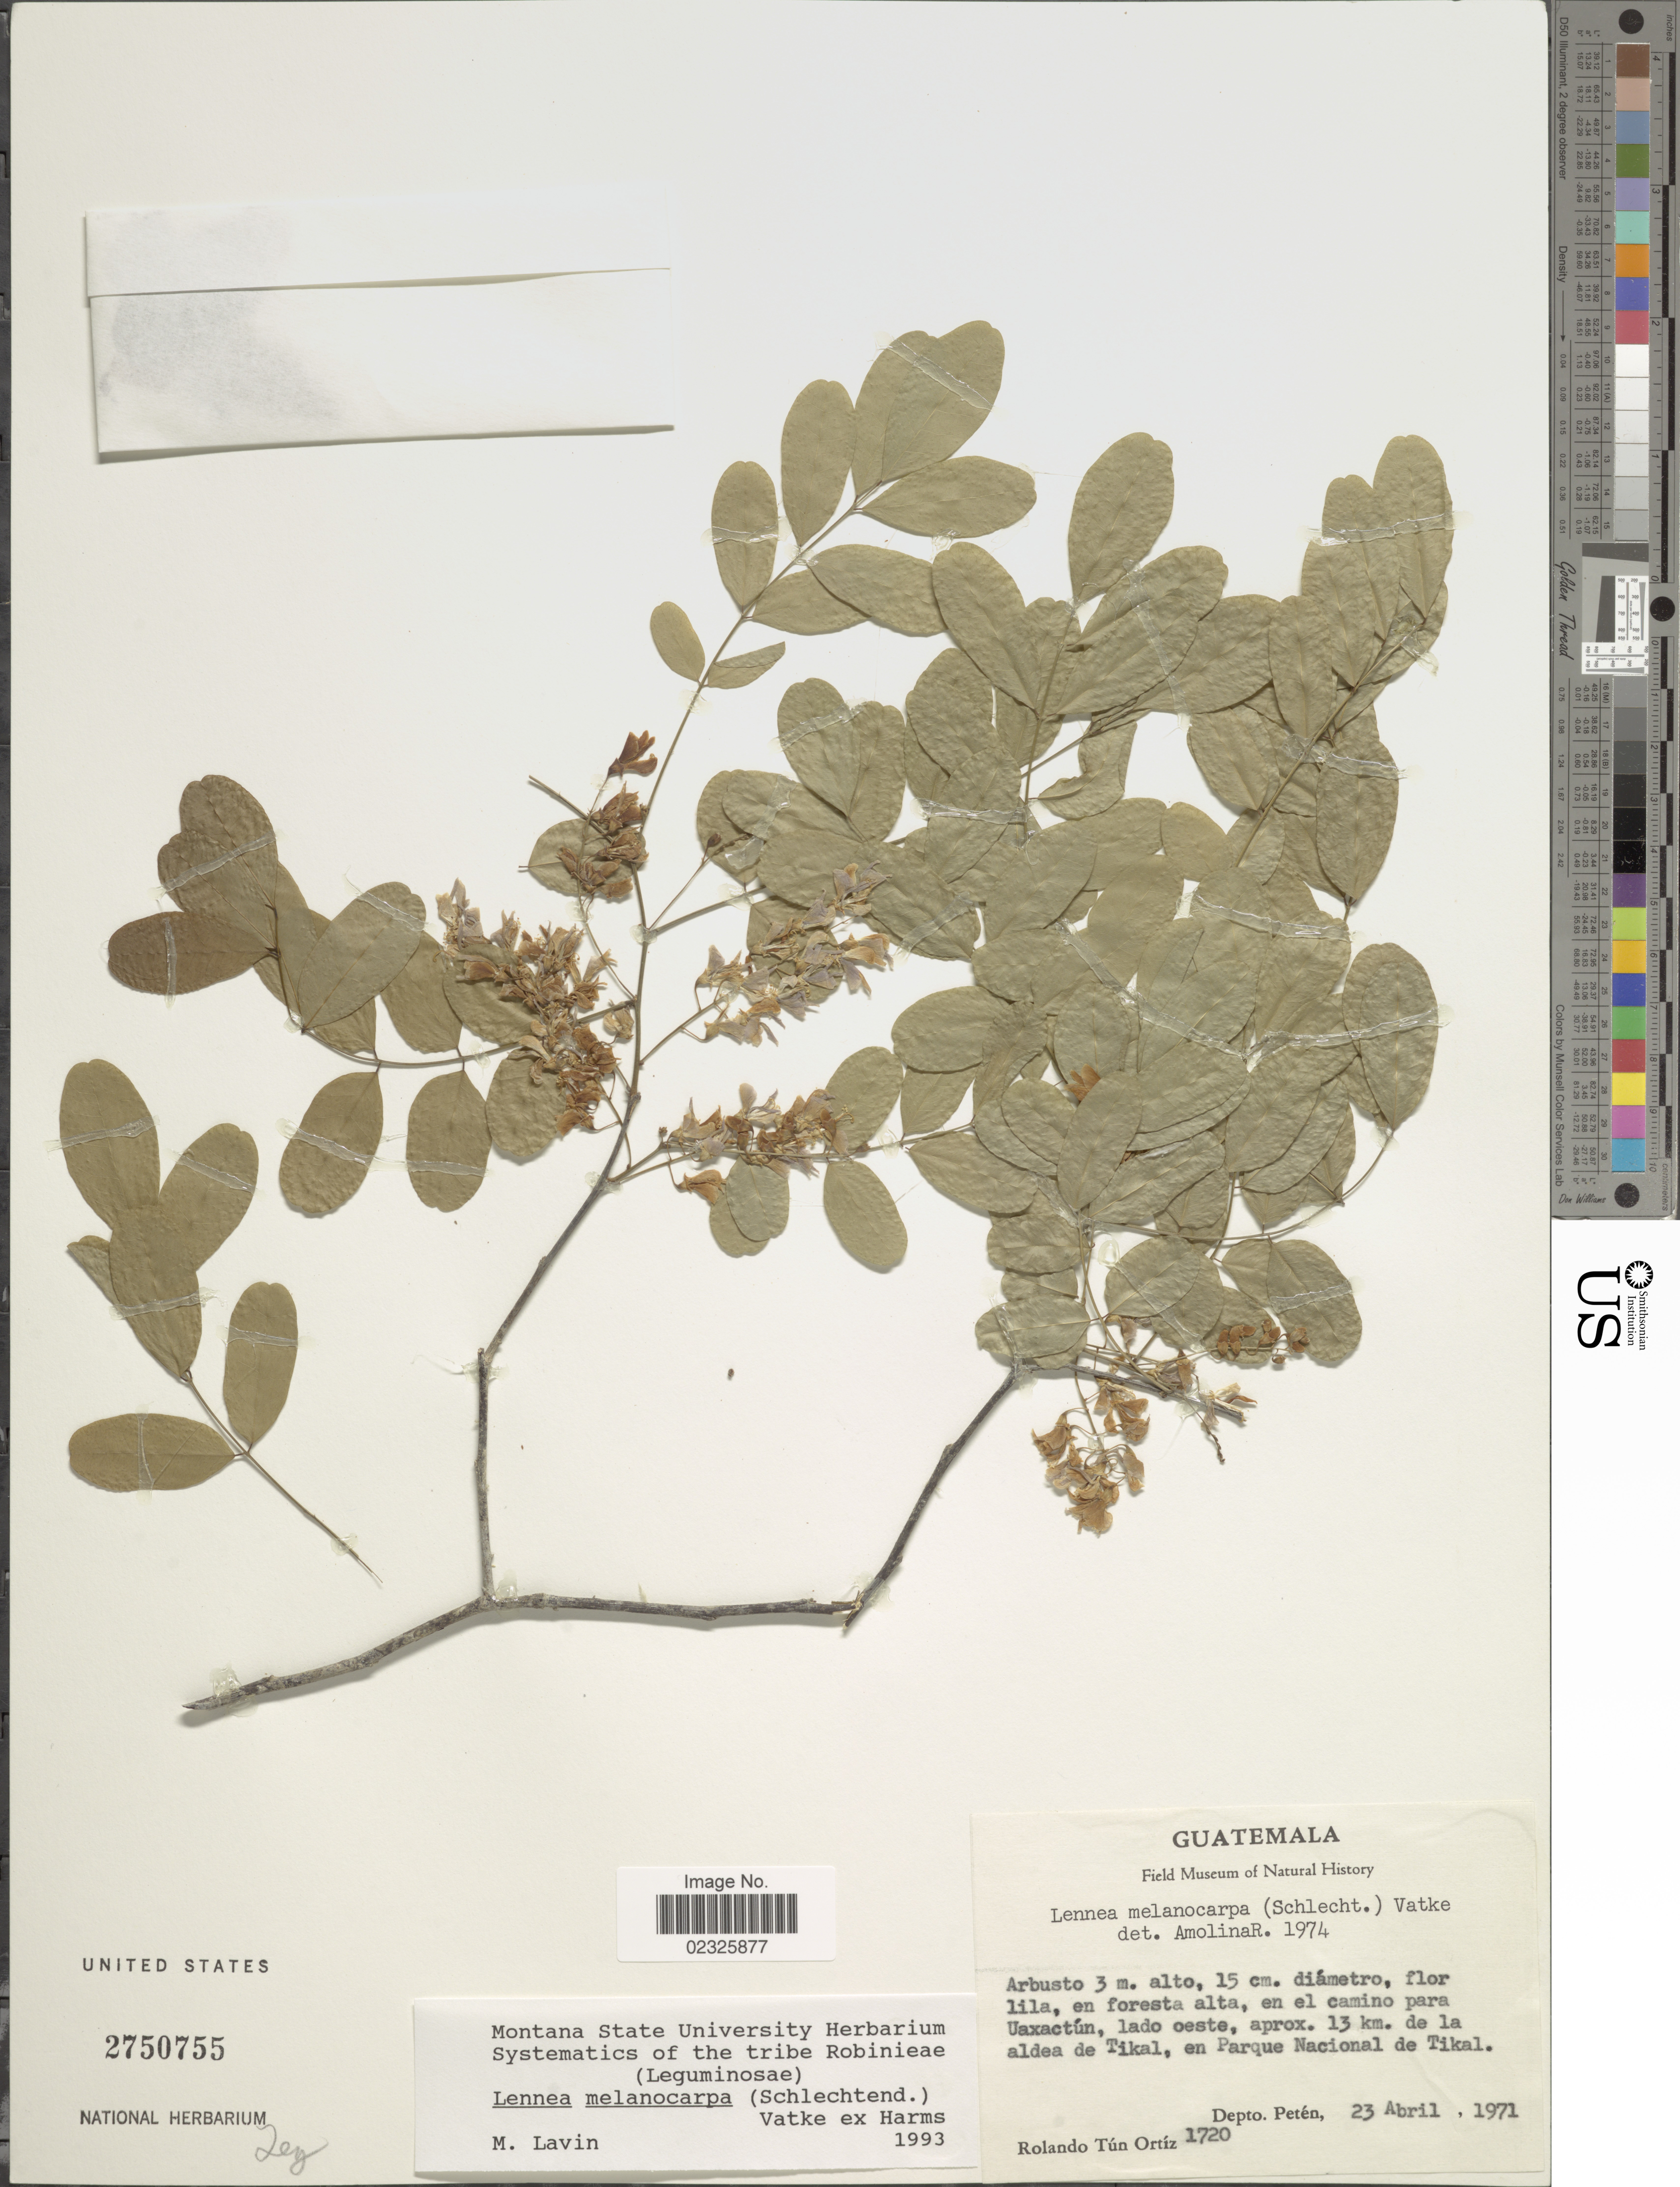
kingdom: Plantae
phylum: Tracheophyta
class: Magnoliopsida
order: Fabales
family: Fabaceae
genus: Lennea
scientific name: Lennea melanocarpa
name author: (Schltdl.) Vatke ex Harms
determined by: Lavin, M.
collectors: R. T. Ortíz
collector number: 1720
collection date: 1971-04-23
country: Guatemala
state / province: El Petén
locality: En foresta alta, en el caminopara Uazactún, lado oeste, aprox. 13 km. de la aldea de Tikal, en Parque nacional de Tikal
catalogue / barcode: US 2750755